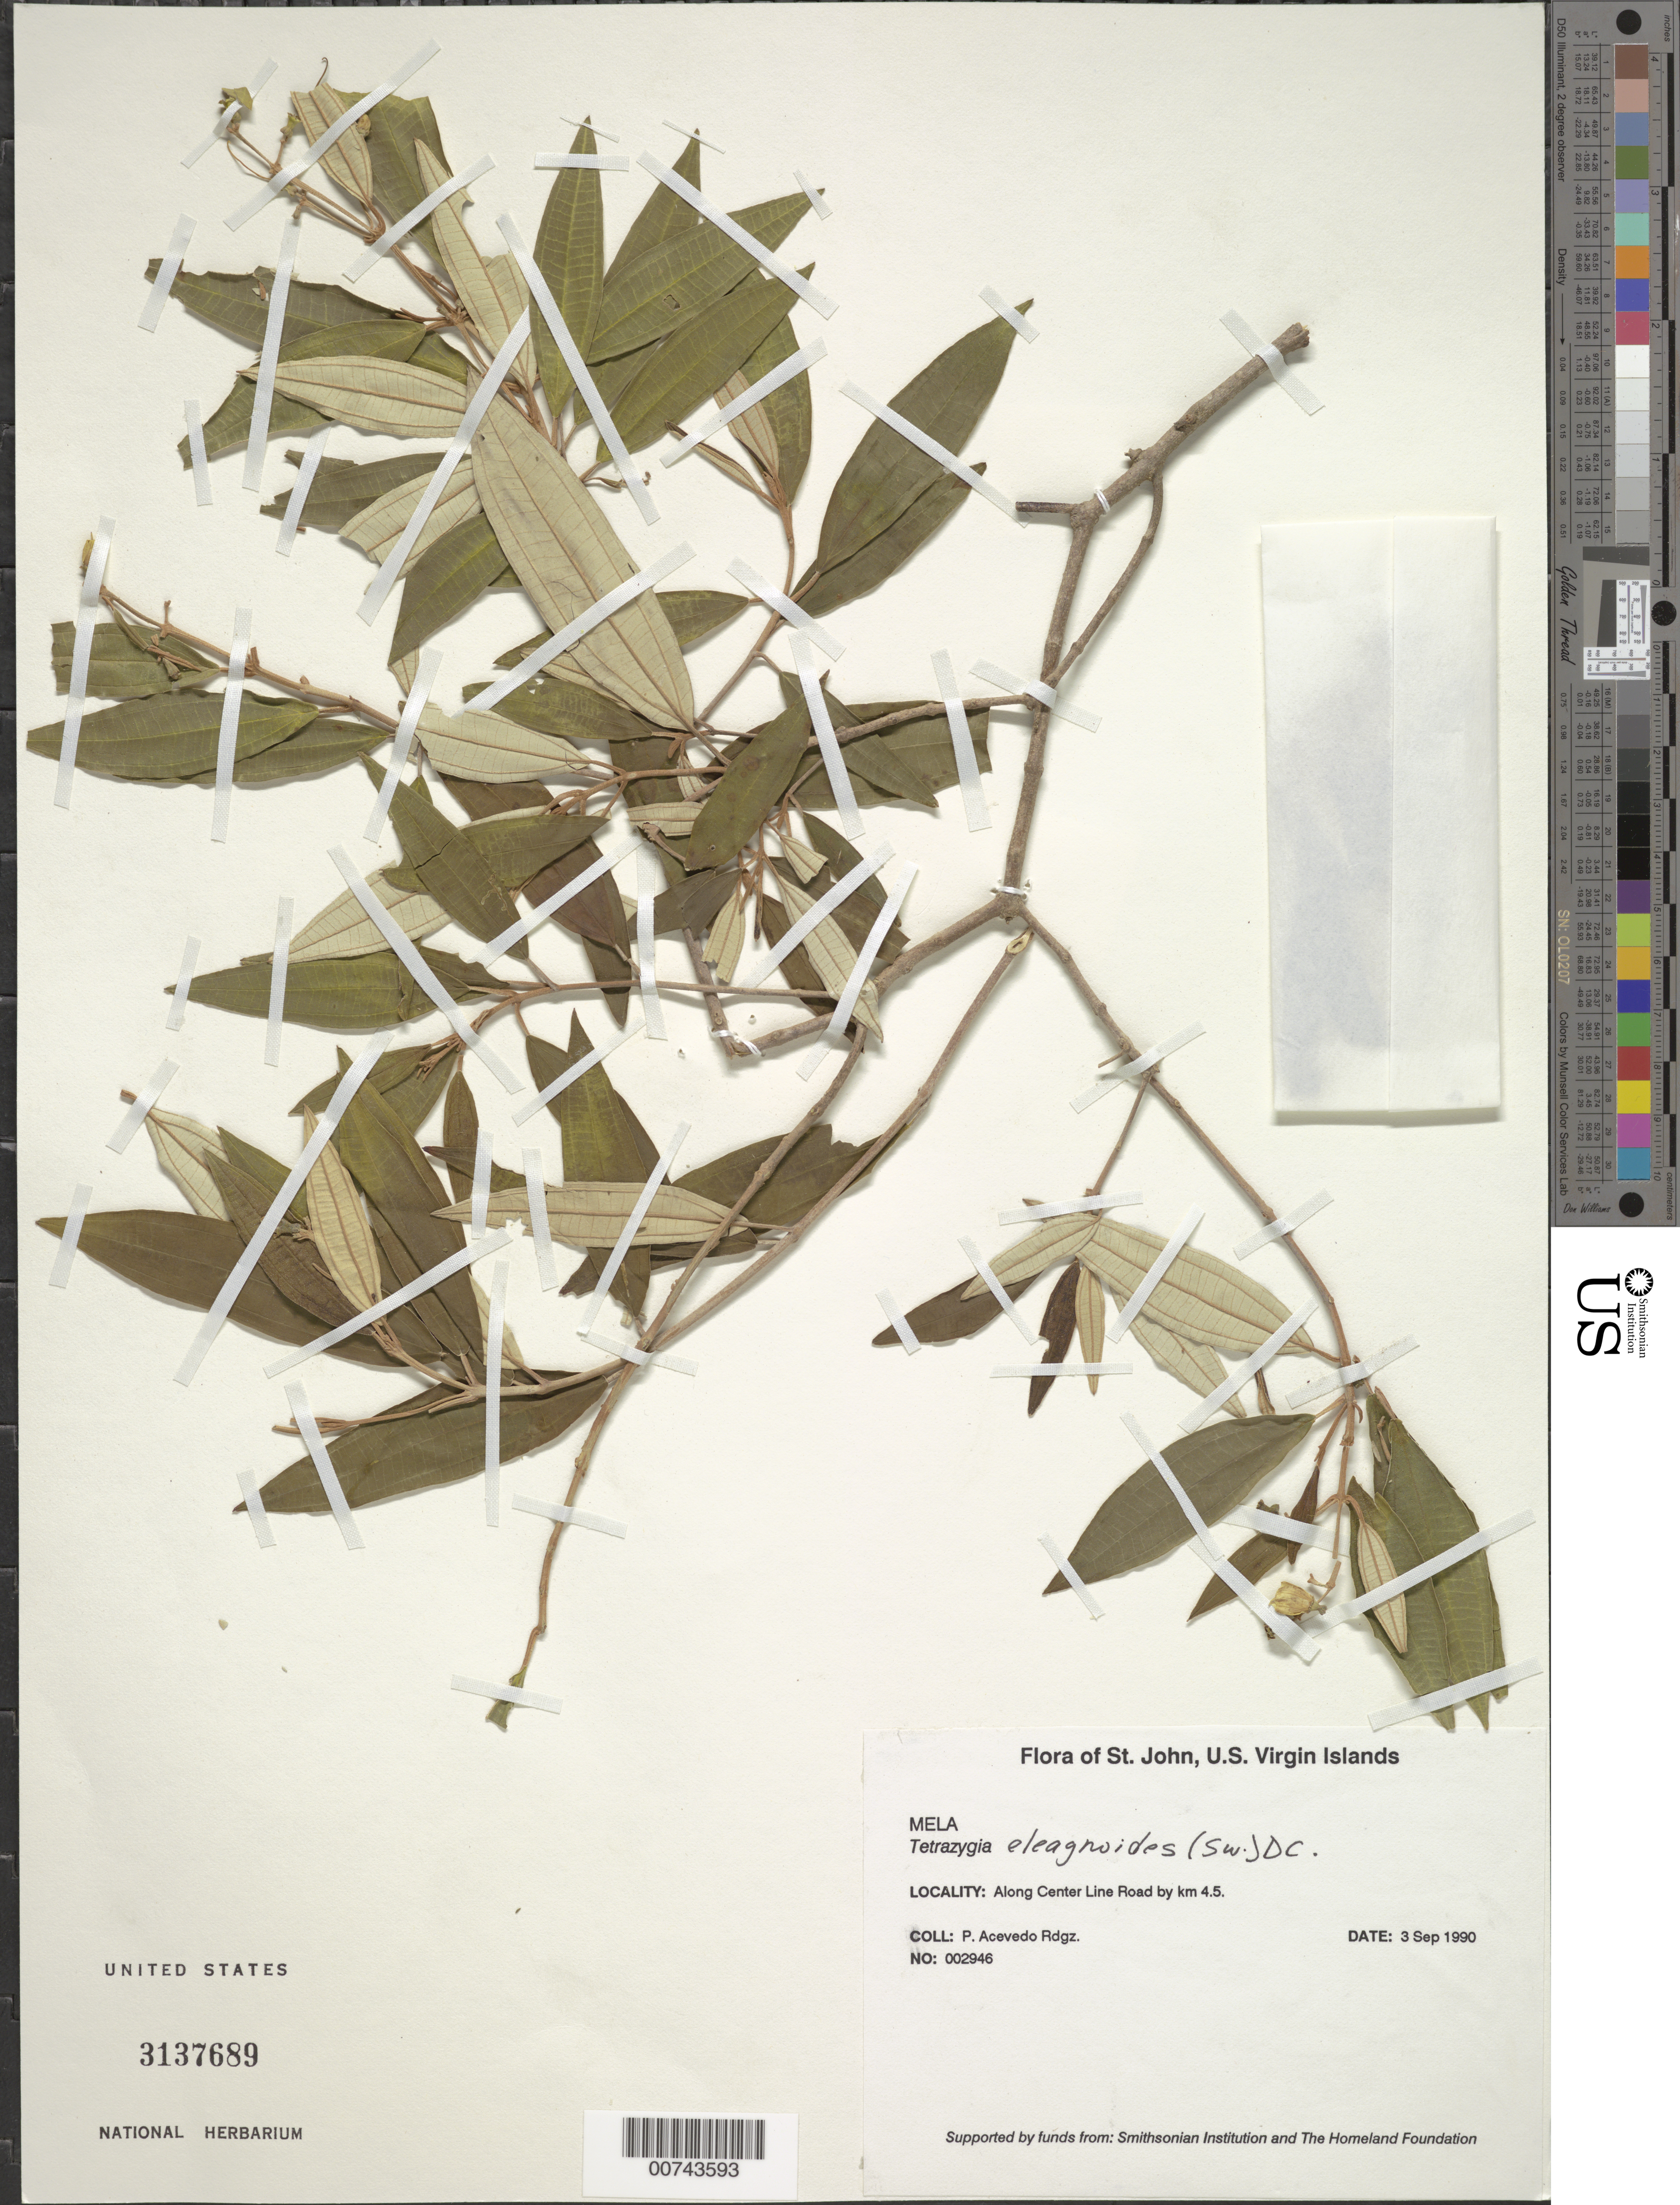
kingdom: Plantae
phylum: Tracheophyta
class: Magnoliopsida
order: Myrtales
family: Melastomataceae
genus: Tetrazygia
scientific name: Tetrazygia elaeagnoides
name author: (Sw.) DC.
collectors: P. Acevedo-Rodr.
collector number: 2946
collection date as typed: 03 Sep 1990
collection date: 1990-09-03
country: U.S. Virgin Islands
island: St. John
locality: Along Center Line Road by km 4.5.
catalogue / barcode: US 3137689